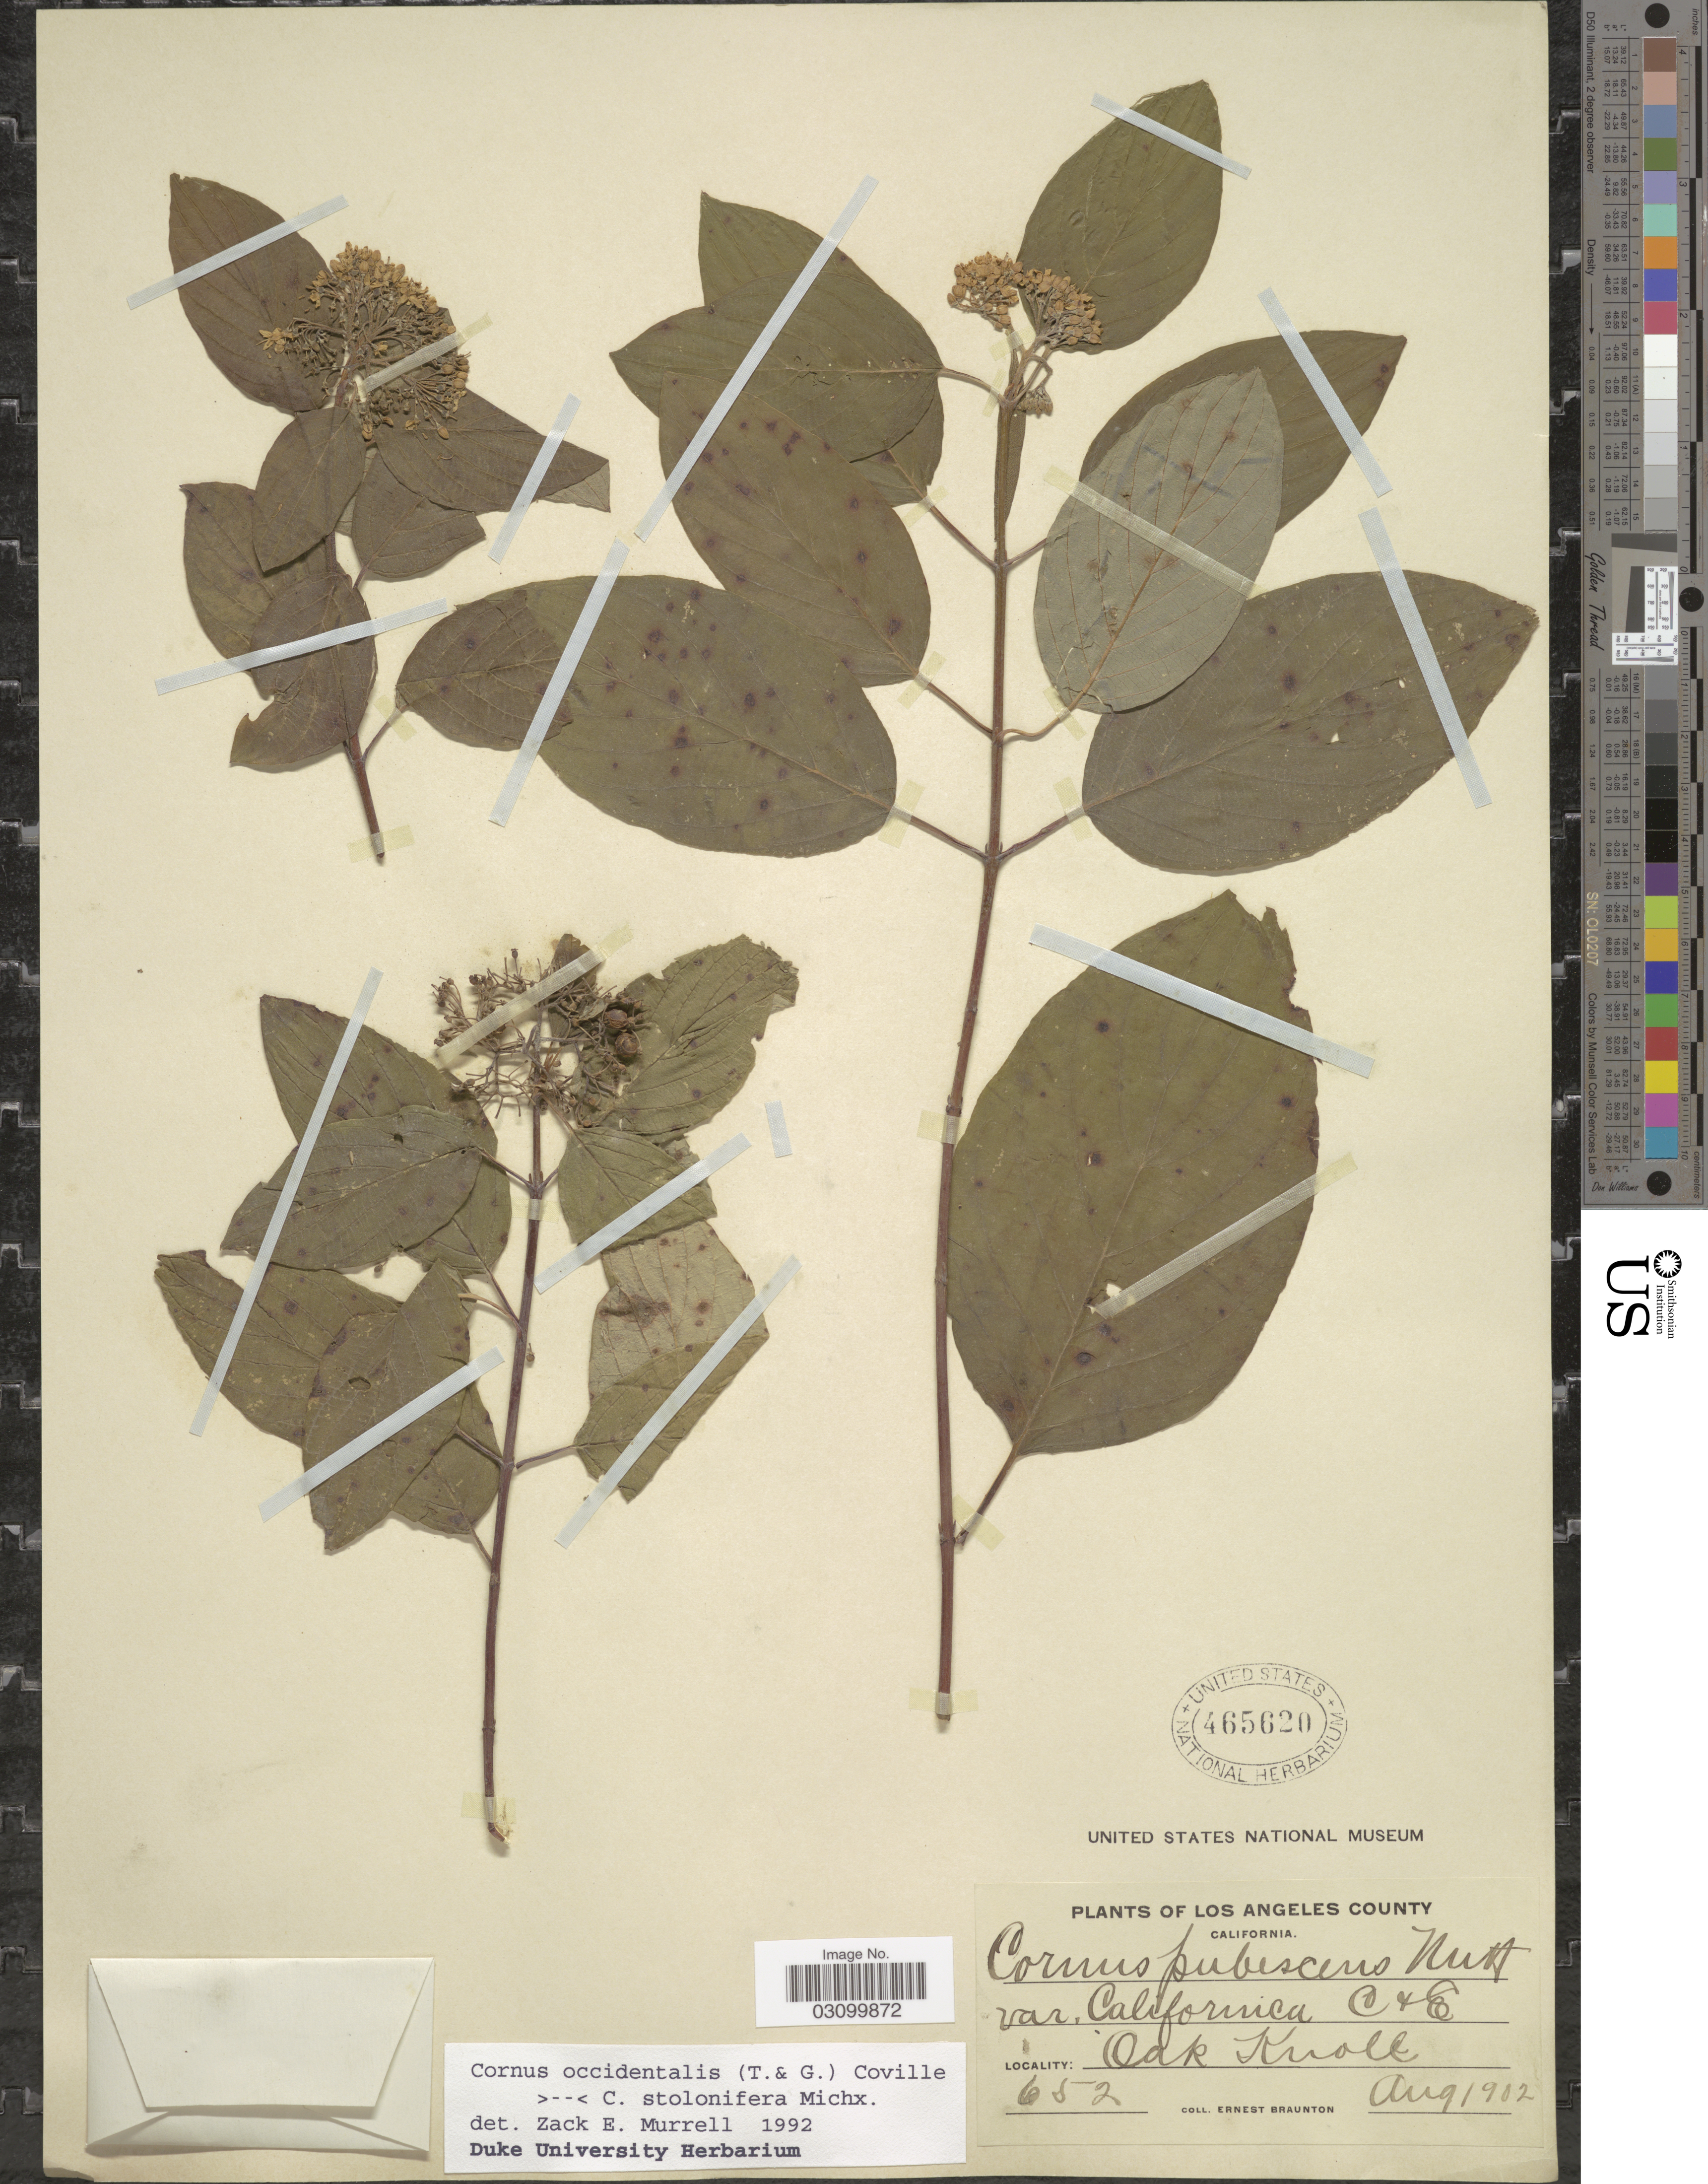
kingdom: Plantae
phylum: Tracheophyta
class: Magnoliopsida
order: Cornales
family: Cornaceae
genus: Cornus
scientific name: Cornus sp.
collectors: E. Braunton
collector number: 652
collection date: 1902-08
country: United States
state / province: California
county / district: Los Angeles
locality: Los Angeles County. Oak Knoll.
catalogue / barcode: US 465620